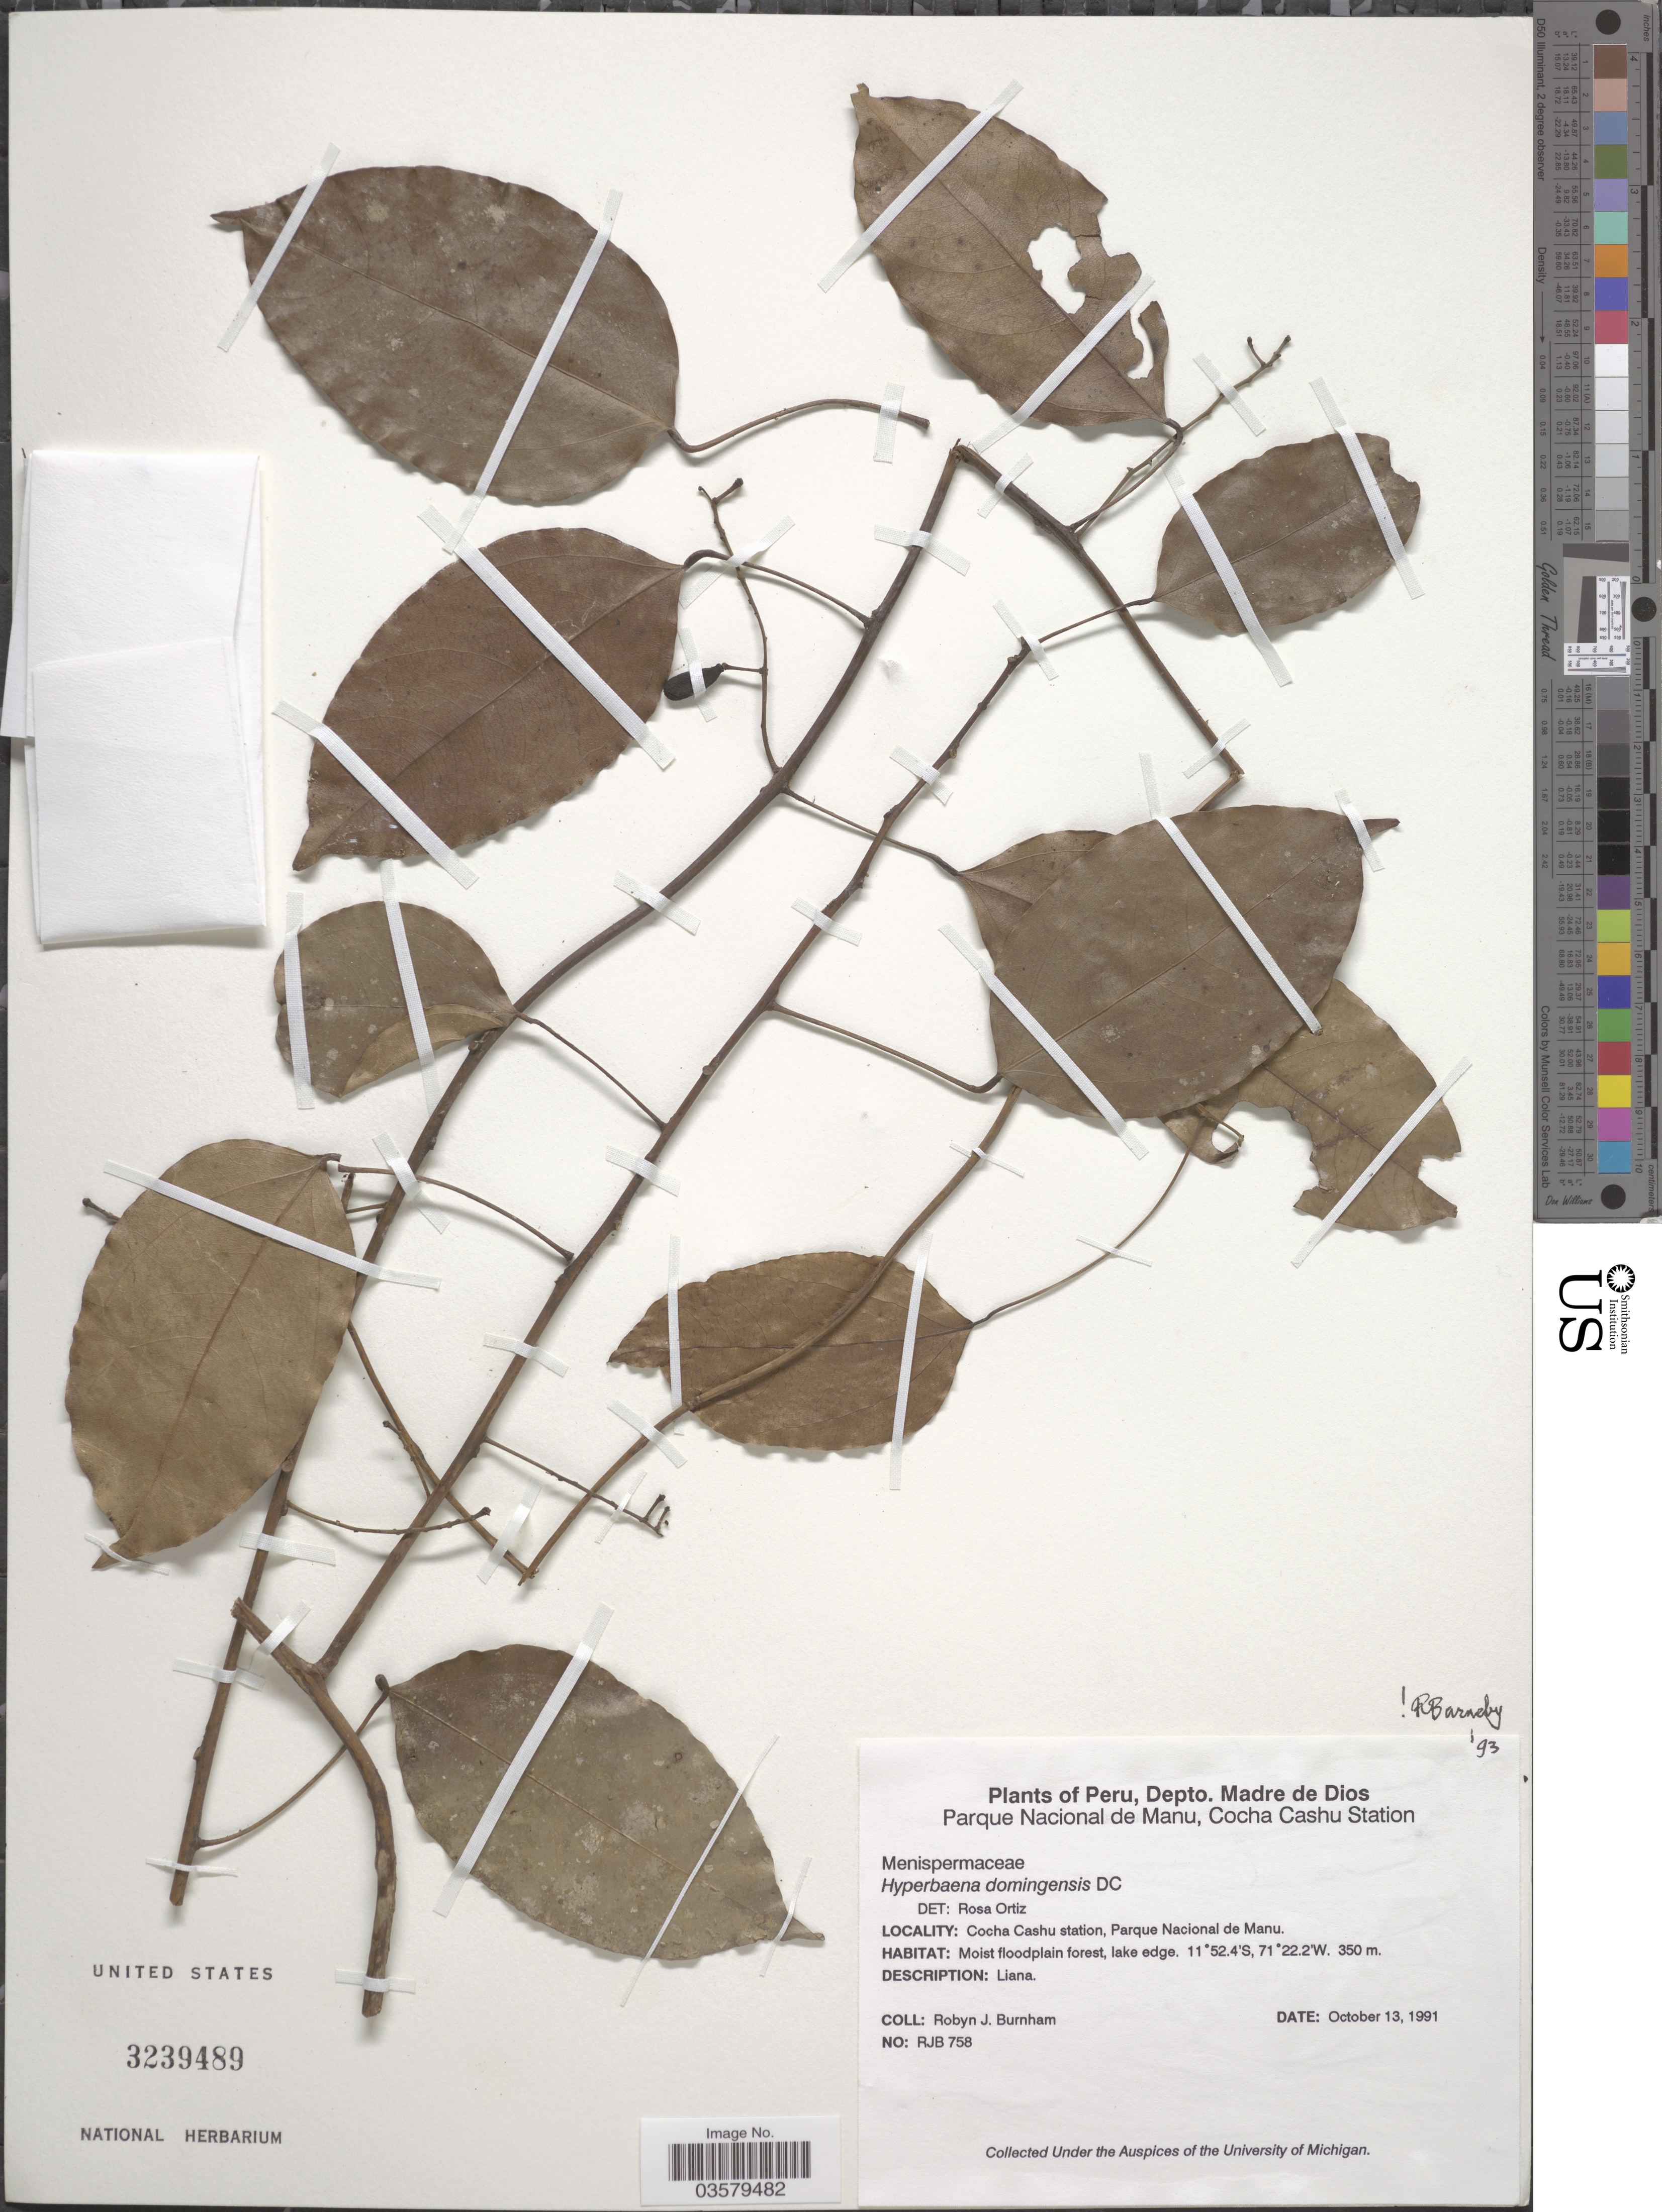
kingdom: Plantae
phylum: Tracheophyta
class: Magnoliopsida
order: Ranunculales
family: Menispermaceae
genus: Hyperbaena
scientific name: Hyperbaena domingensis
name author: (DC.) Benth.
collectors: R. J. Burnham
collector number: RJB 758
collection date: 1991-10-13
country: Peru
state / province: Madre de Dios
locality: Depto. Madre de Dios. Parque Nacional de Manu, Cocha Cashu Station.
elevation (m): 350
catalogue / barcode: US 3239489